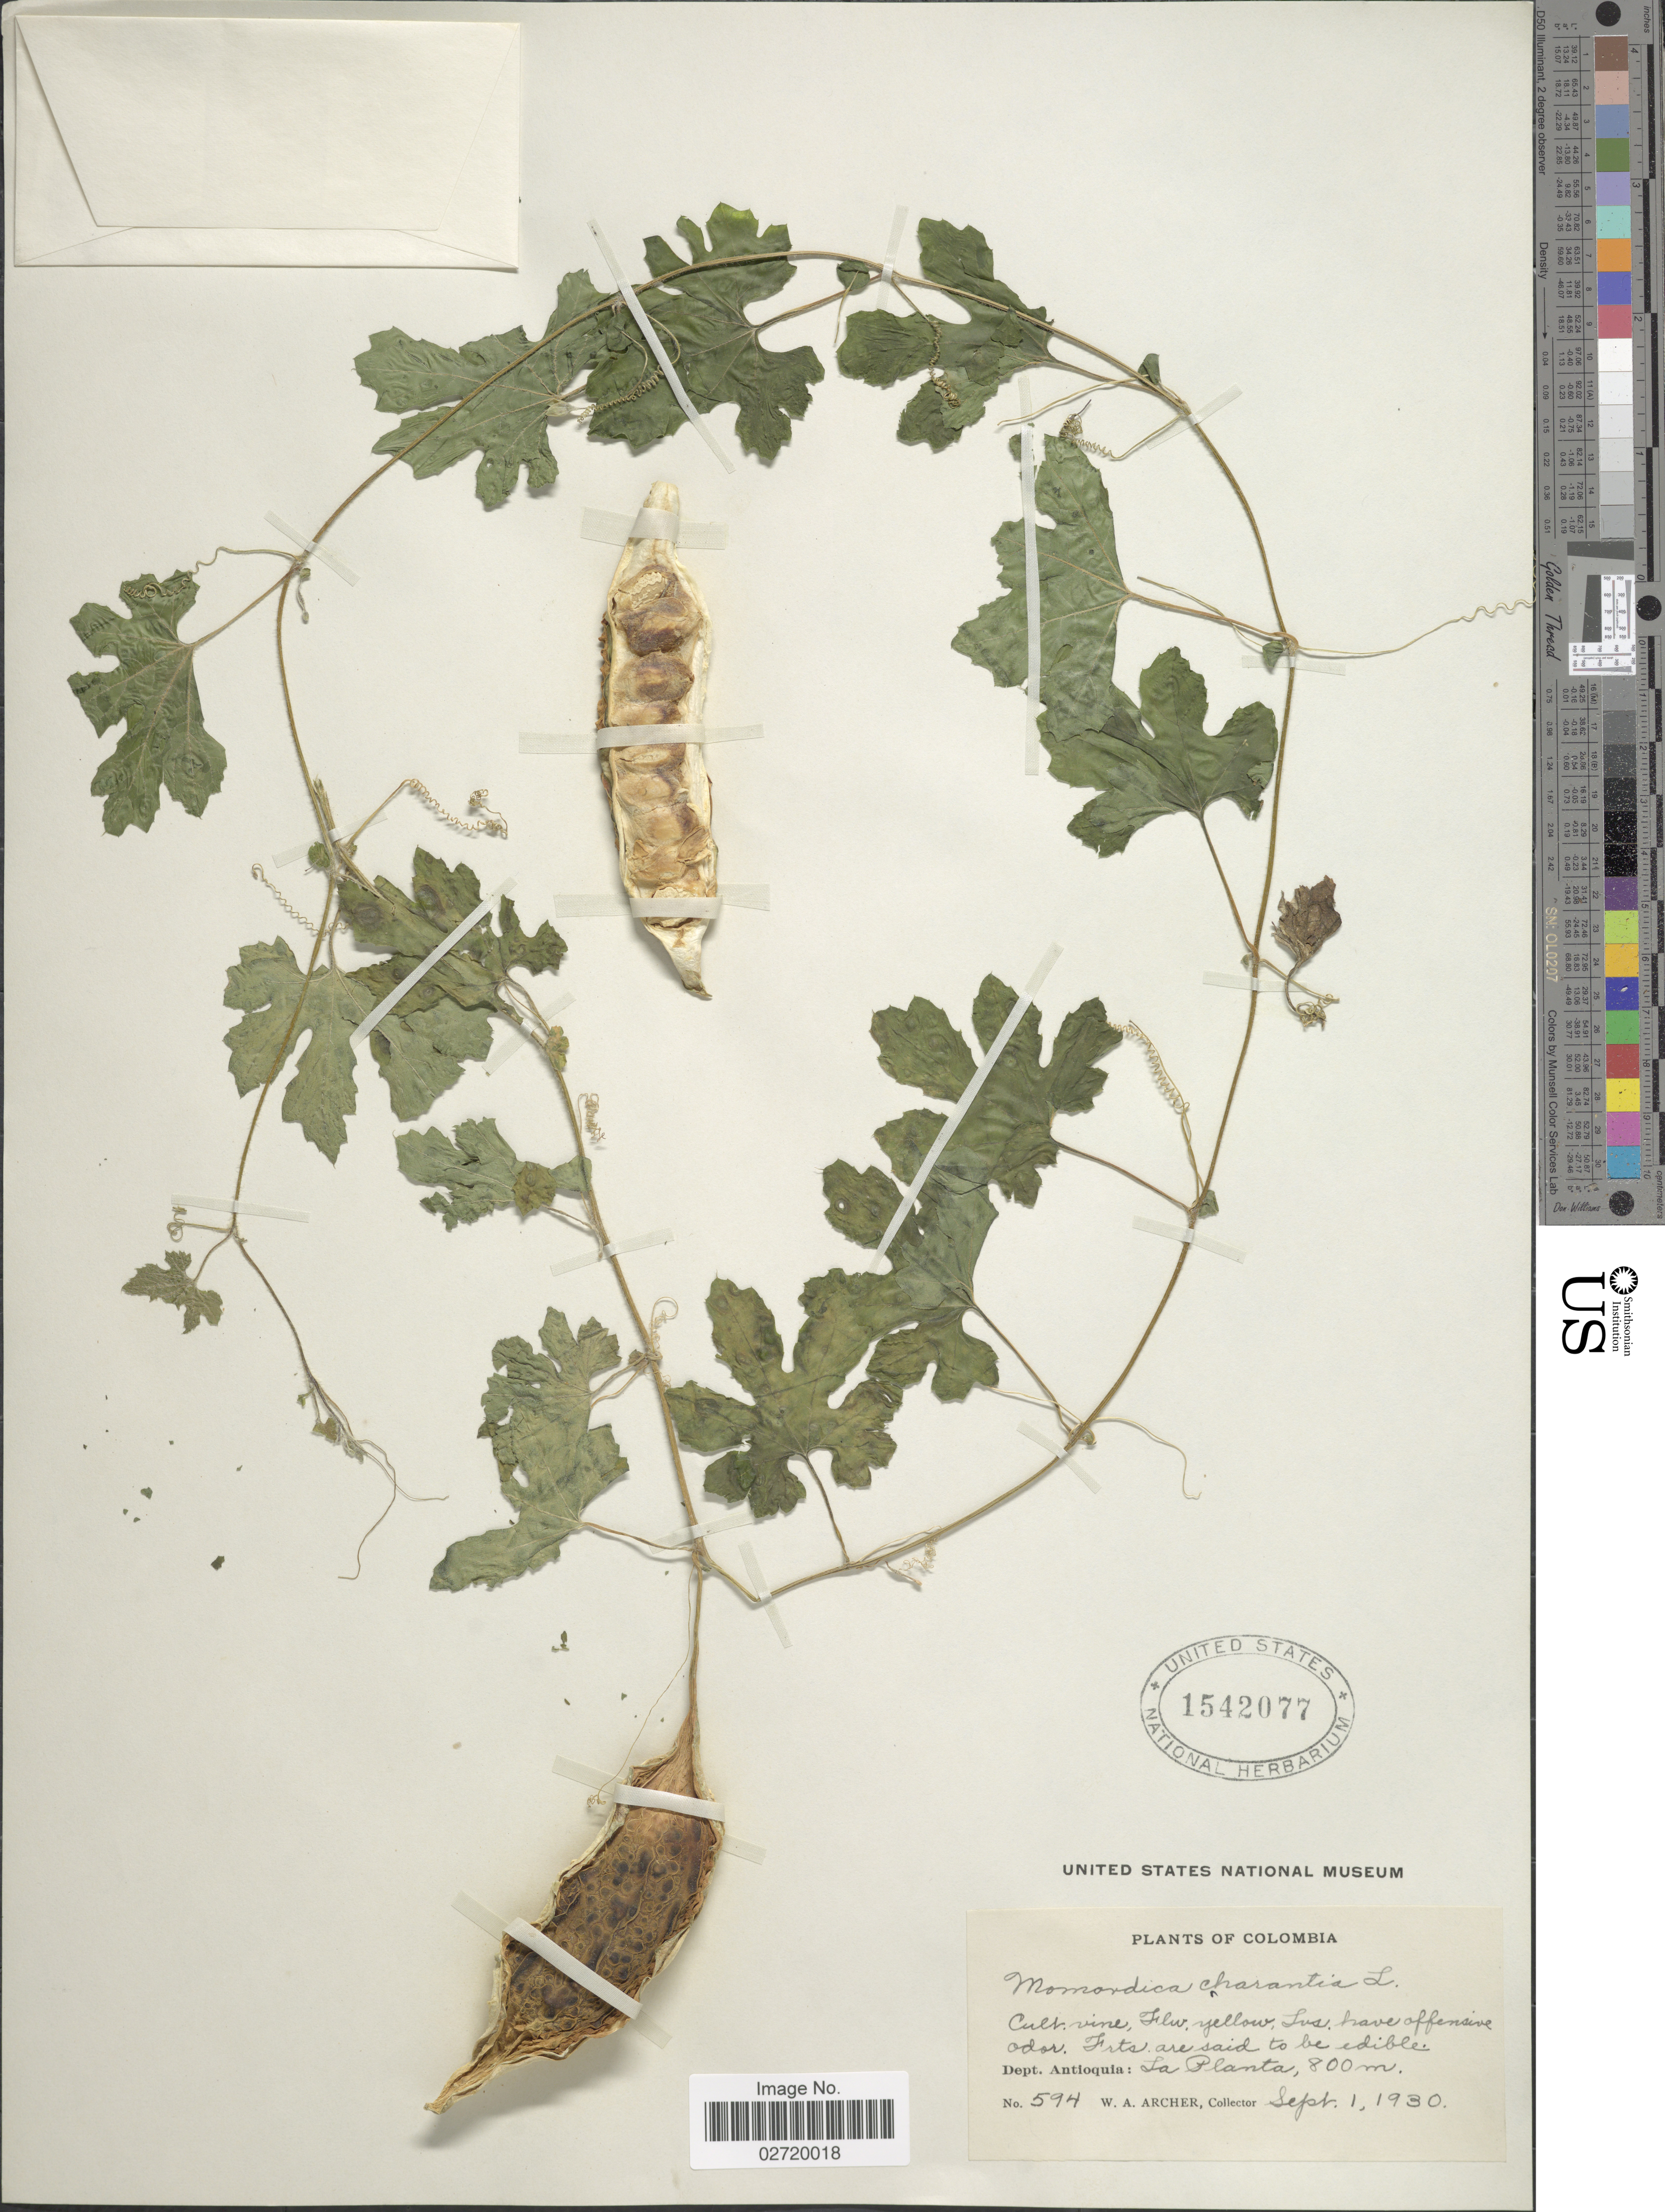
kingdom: Plantae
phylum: Tracheophyta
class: Magnoliopsida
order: Cucurbitales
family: Cucurbitaceae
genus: Momordica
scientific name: Momordica charantia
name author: L.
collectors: W. A. Archer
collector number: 594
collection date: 1930-09-01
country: Colombia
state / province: Antioquia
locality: La Planta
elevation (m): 800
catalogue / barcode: US 1542077